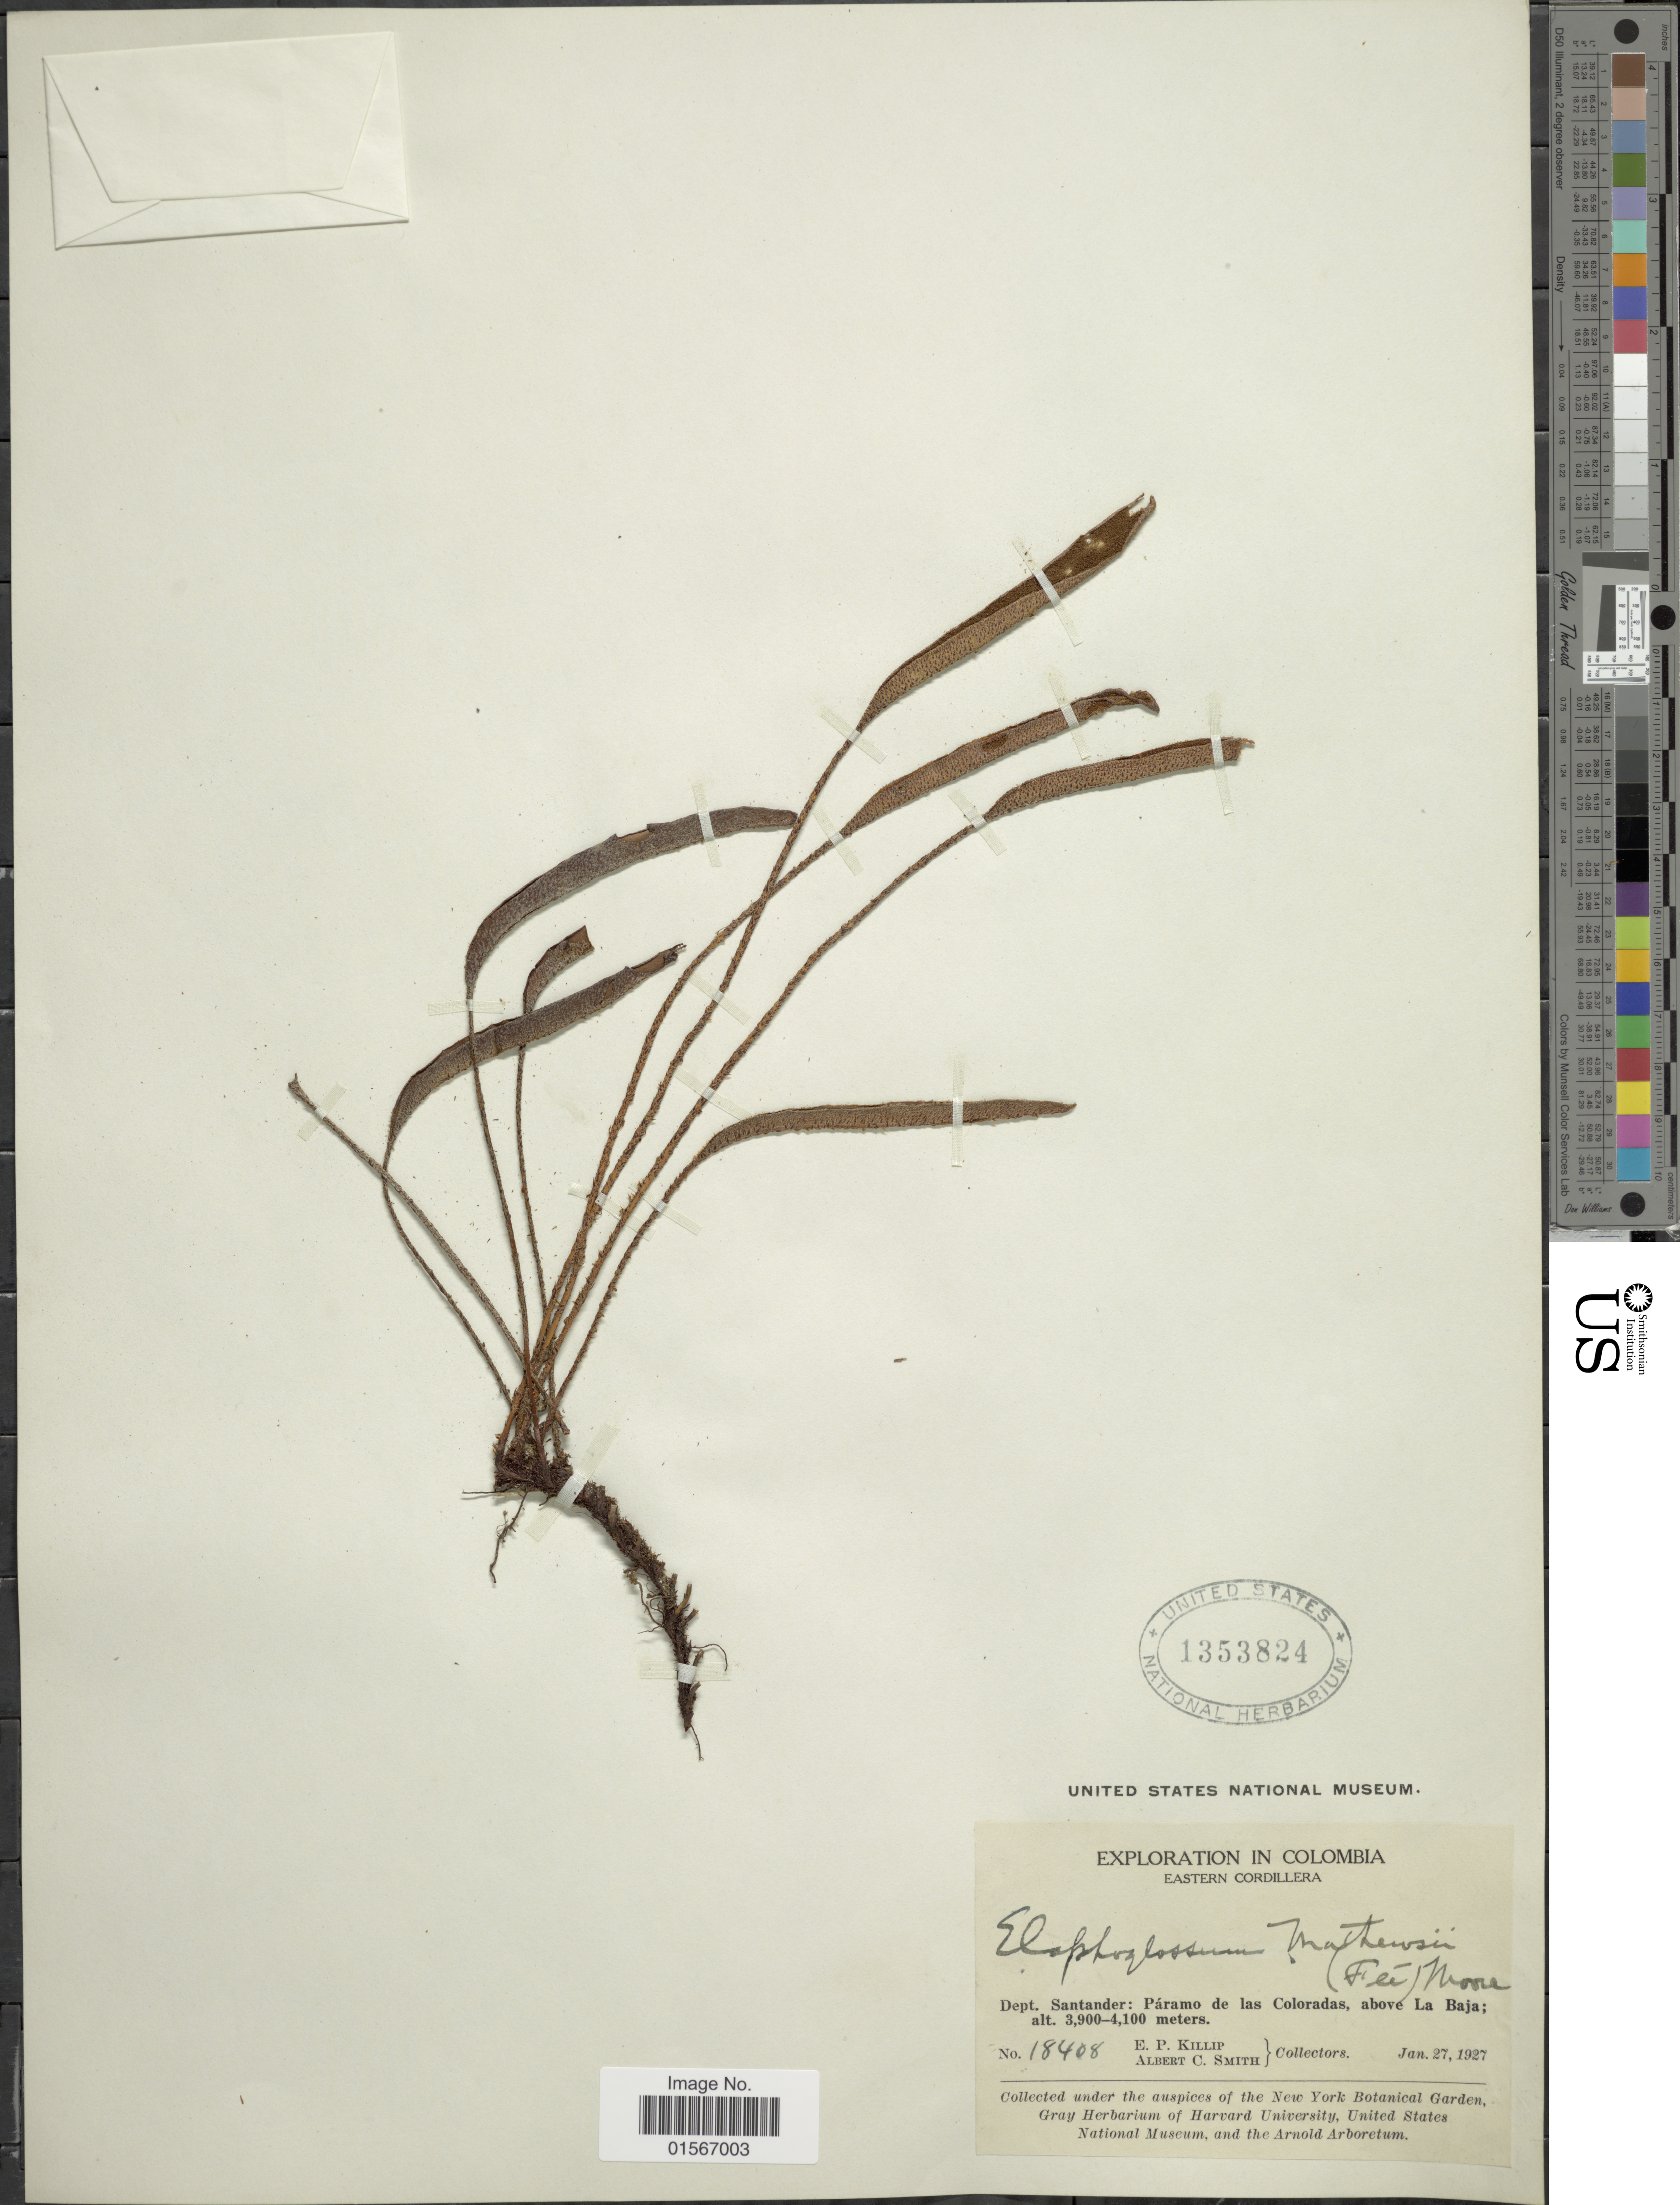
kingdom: Plantae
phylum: Tracheophyta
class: Polypodiopsida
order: Polypodiales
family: Dryopteridaceae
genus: Elaphoglossum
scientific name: Elaphoglossum mathewsii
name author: (Fée) T. Moore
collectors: E. P. Killip & A. C. Smith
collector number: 18408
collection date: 1927-01-27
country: Colombia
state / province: Santander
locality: Eastern Cordillera, Dept. Santander: Páramo de las Colordas, above La Baja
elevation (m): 3900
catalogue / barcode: US 1353824